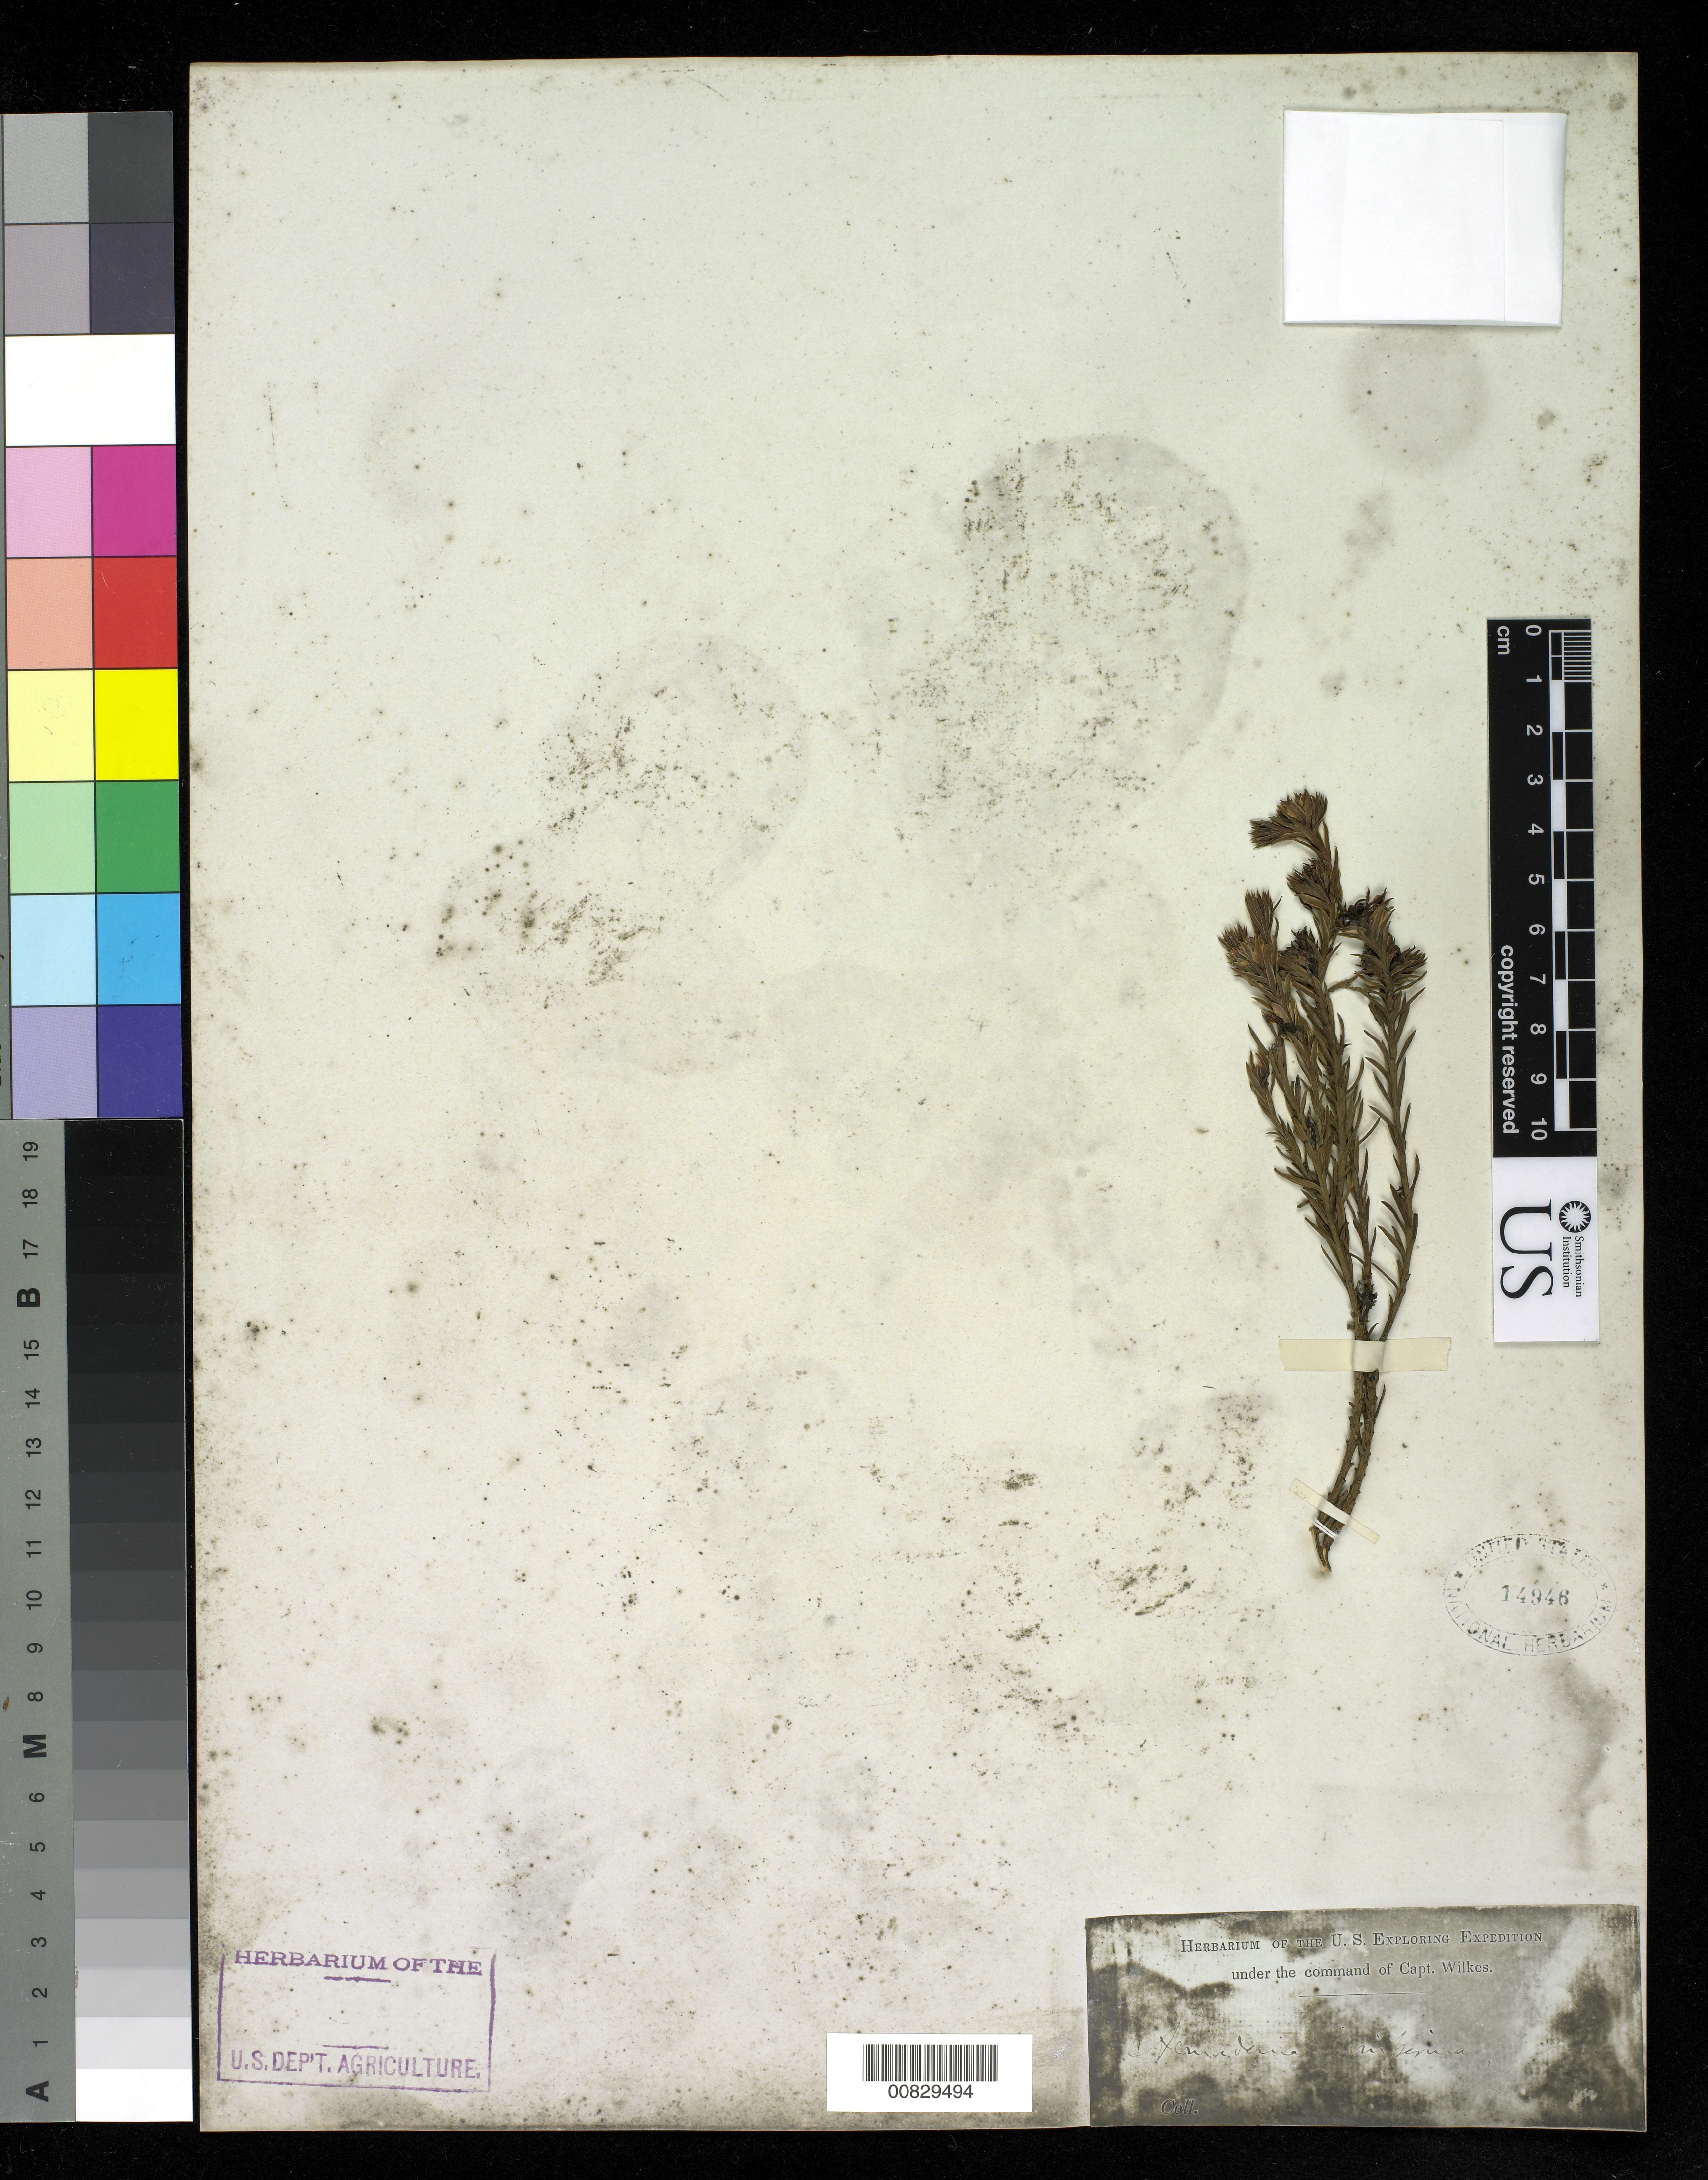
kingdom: Plantae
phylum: Tracheophyta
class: Magnoliopsida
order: Sapindales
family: Rutaceae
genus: Acmadenia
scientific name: Acmadenia juniperina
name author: Bartl. & H.L. Wendl.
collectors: Wilkes Explor. Exped.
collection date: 1838/1842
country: South Africa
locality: Cape of Good Hope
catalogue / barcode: US 14946